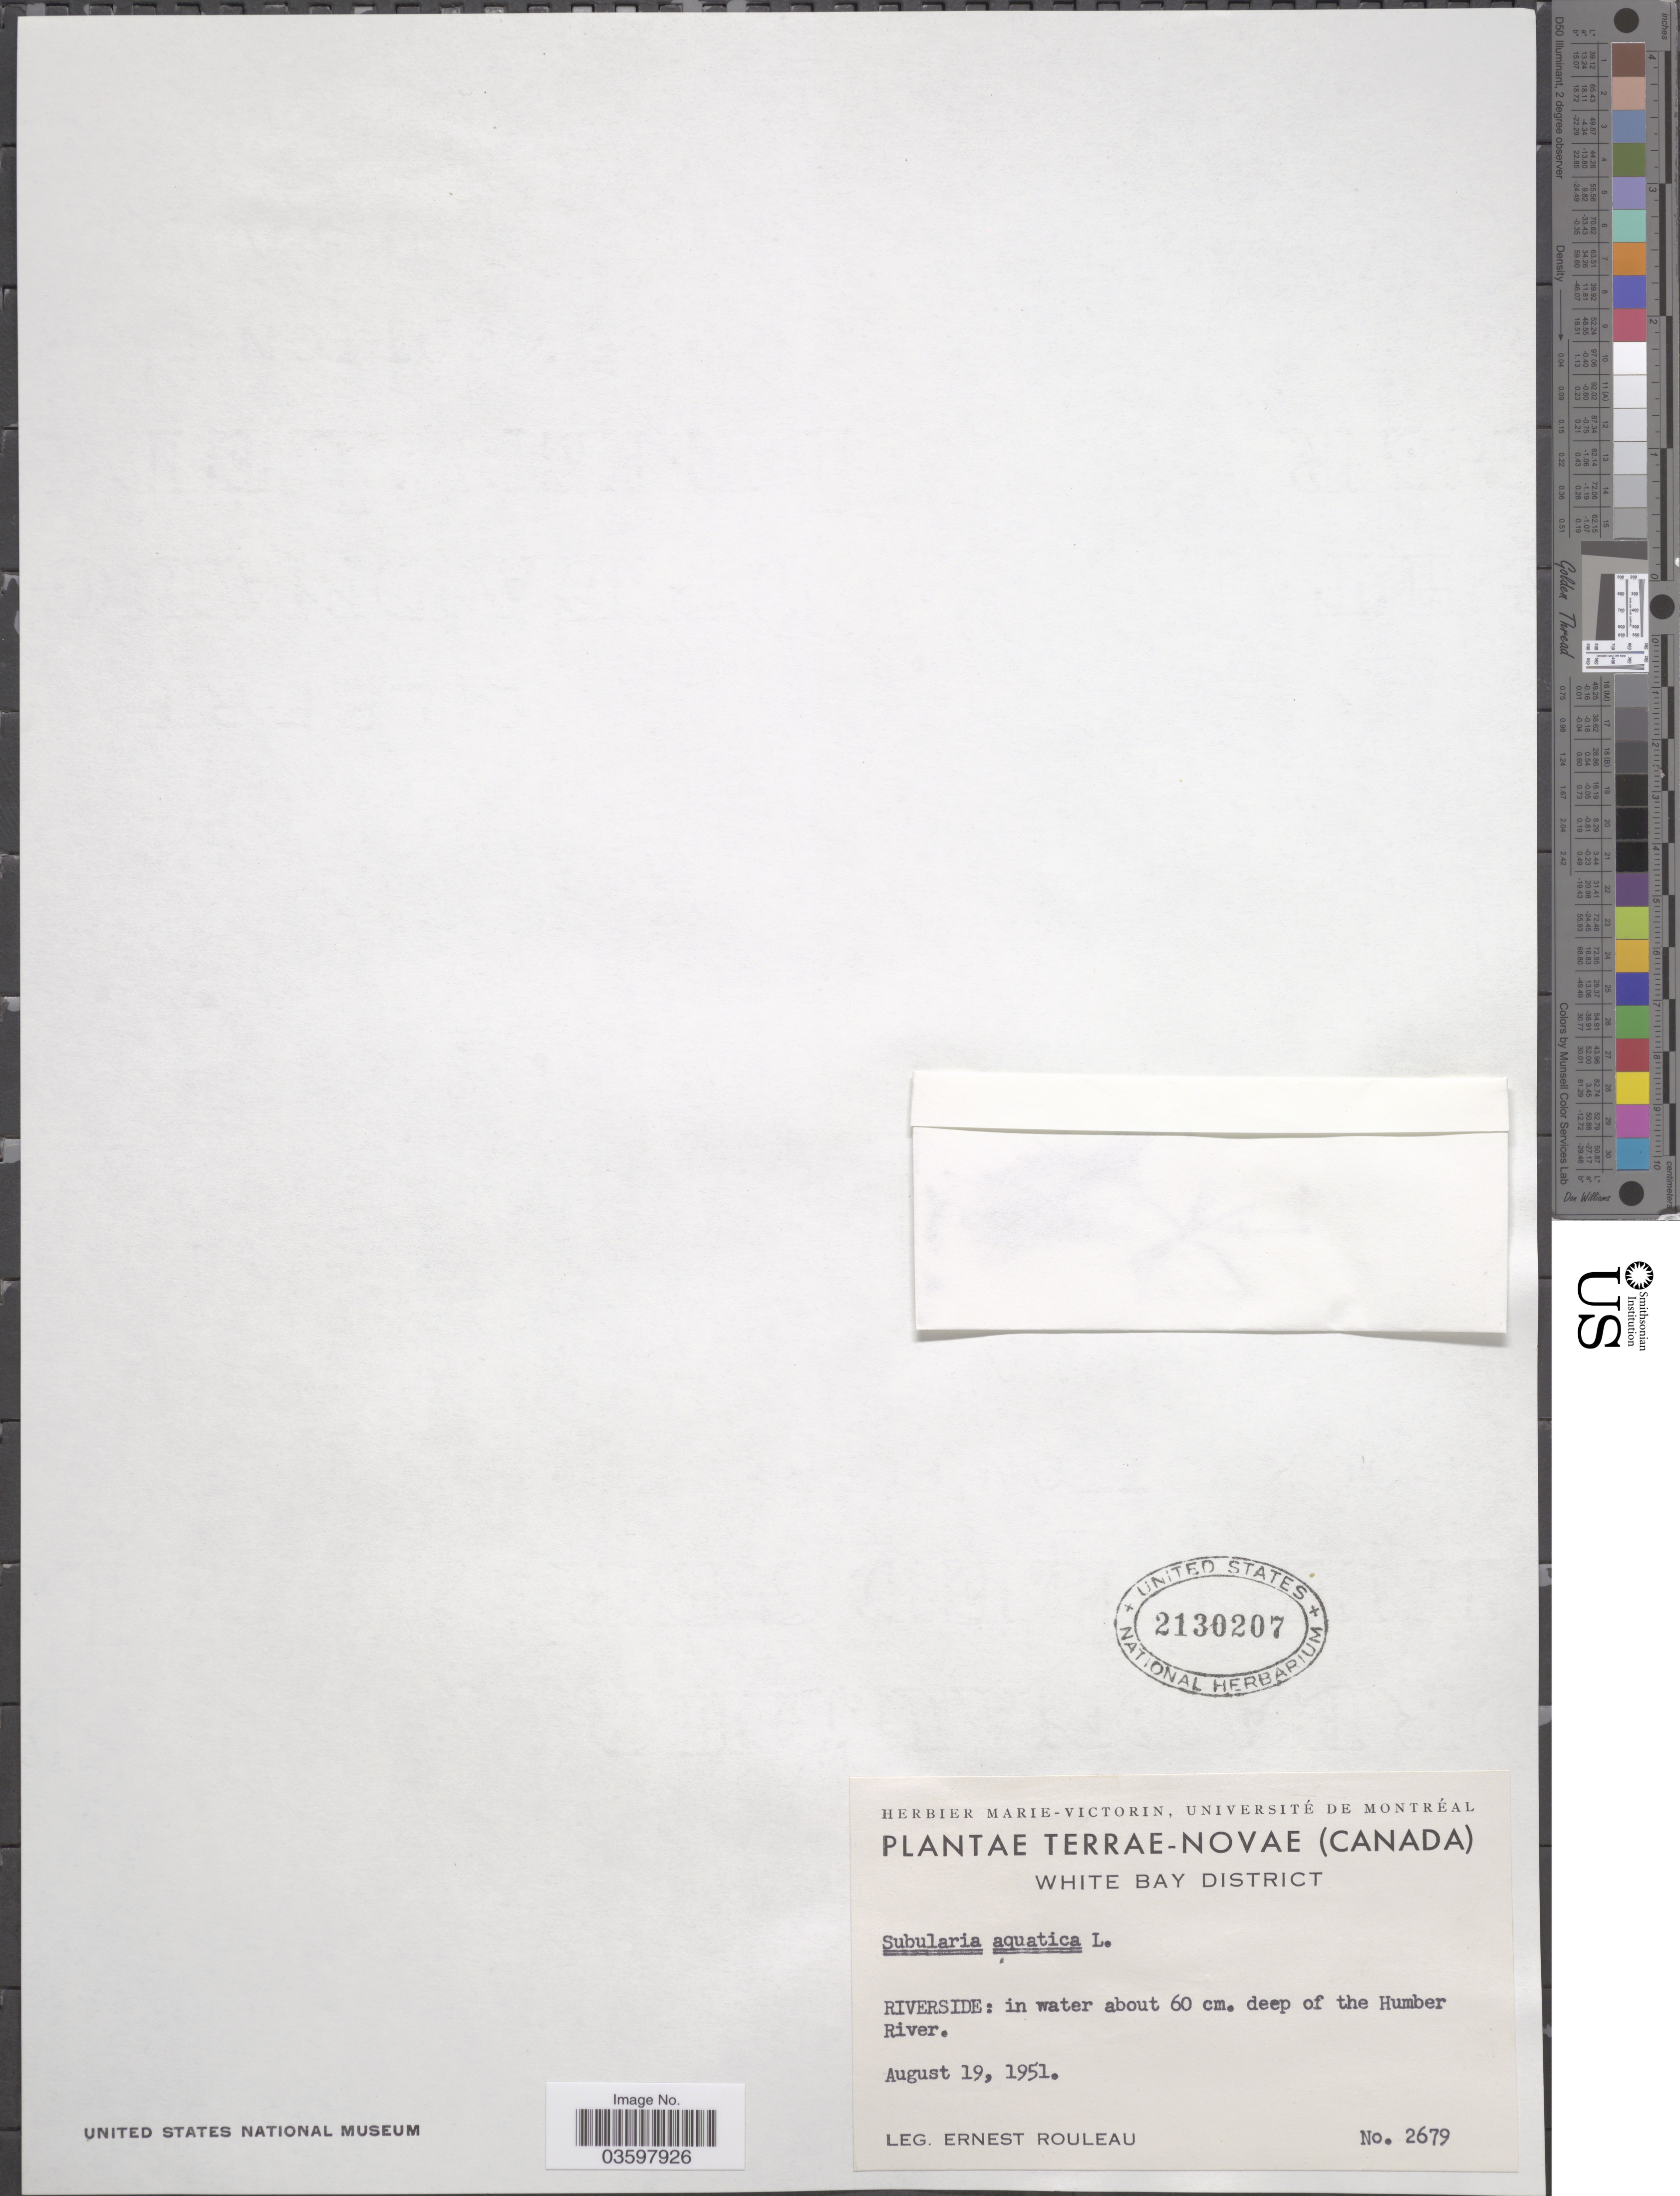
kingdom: Plantae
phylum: Tracheophyta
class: Magnoliopsida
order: Brassicales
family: Brassicaceae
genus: Subularia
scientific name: Subularia aquatica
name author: L.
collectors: E. Rouleau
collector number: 2679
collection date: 1951-08-19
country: Canada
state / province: Newfoundland and Labrador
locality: Terrae-Novae. White Bay District. Riverside: Humber River.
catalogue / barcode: US 2130207